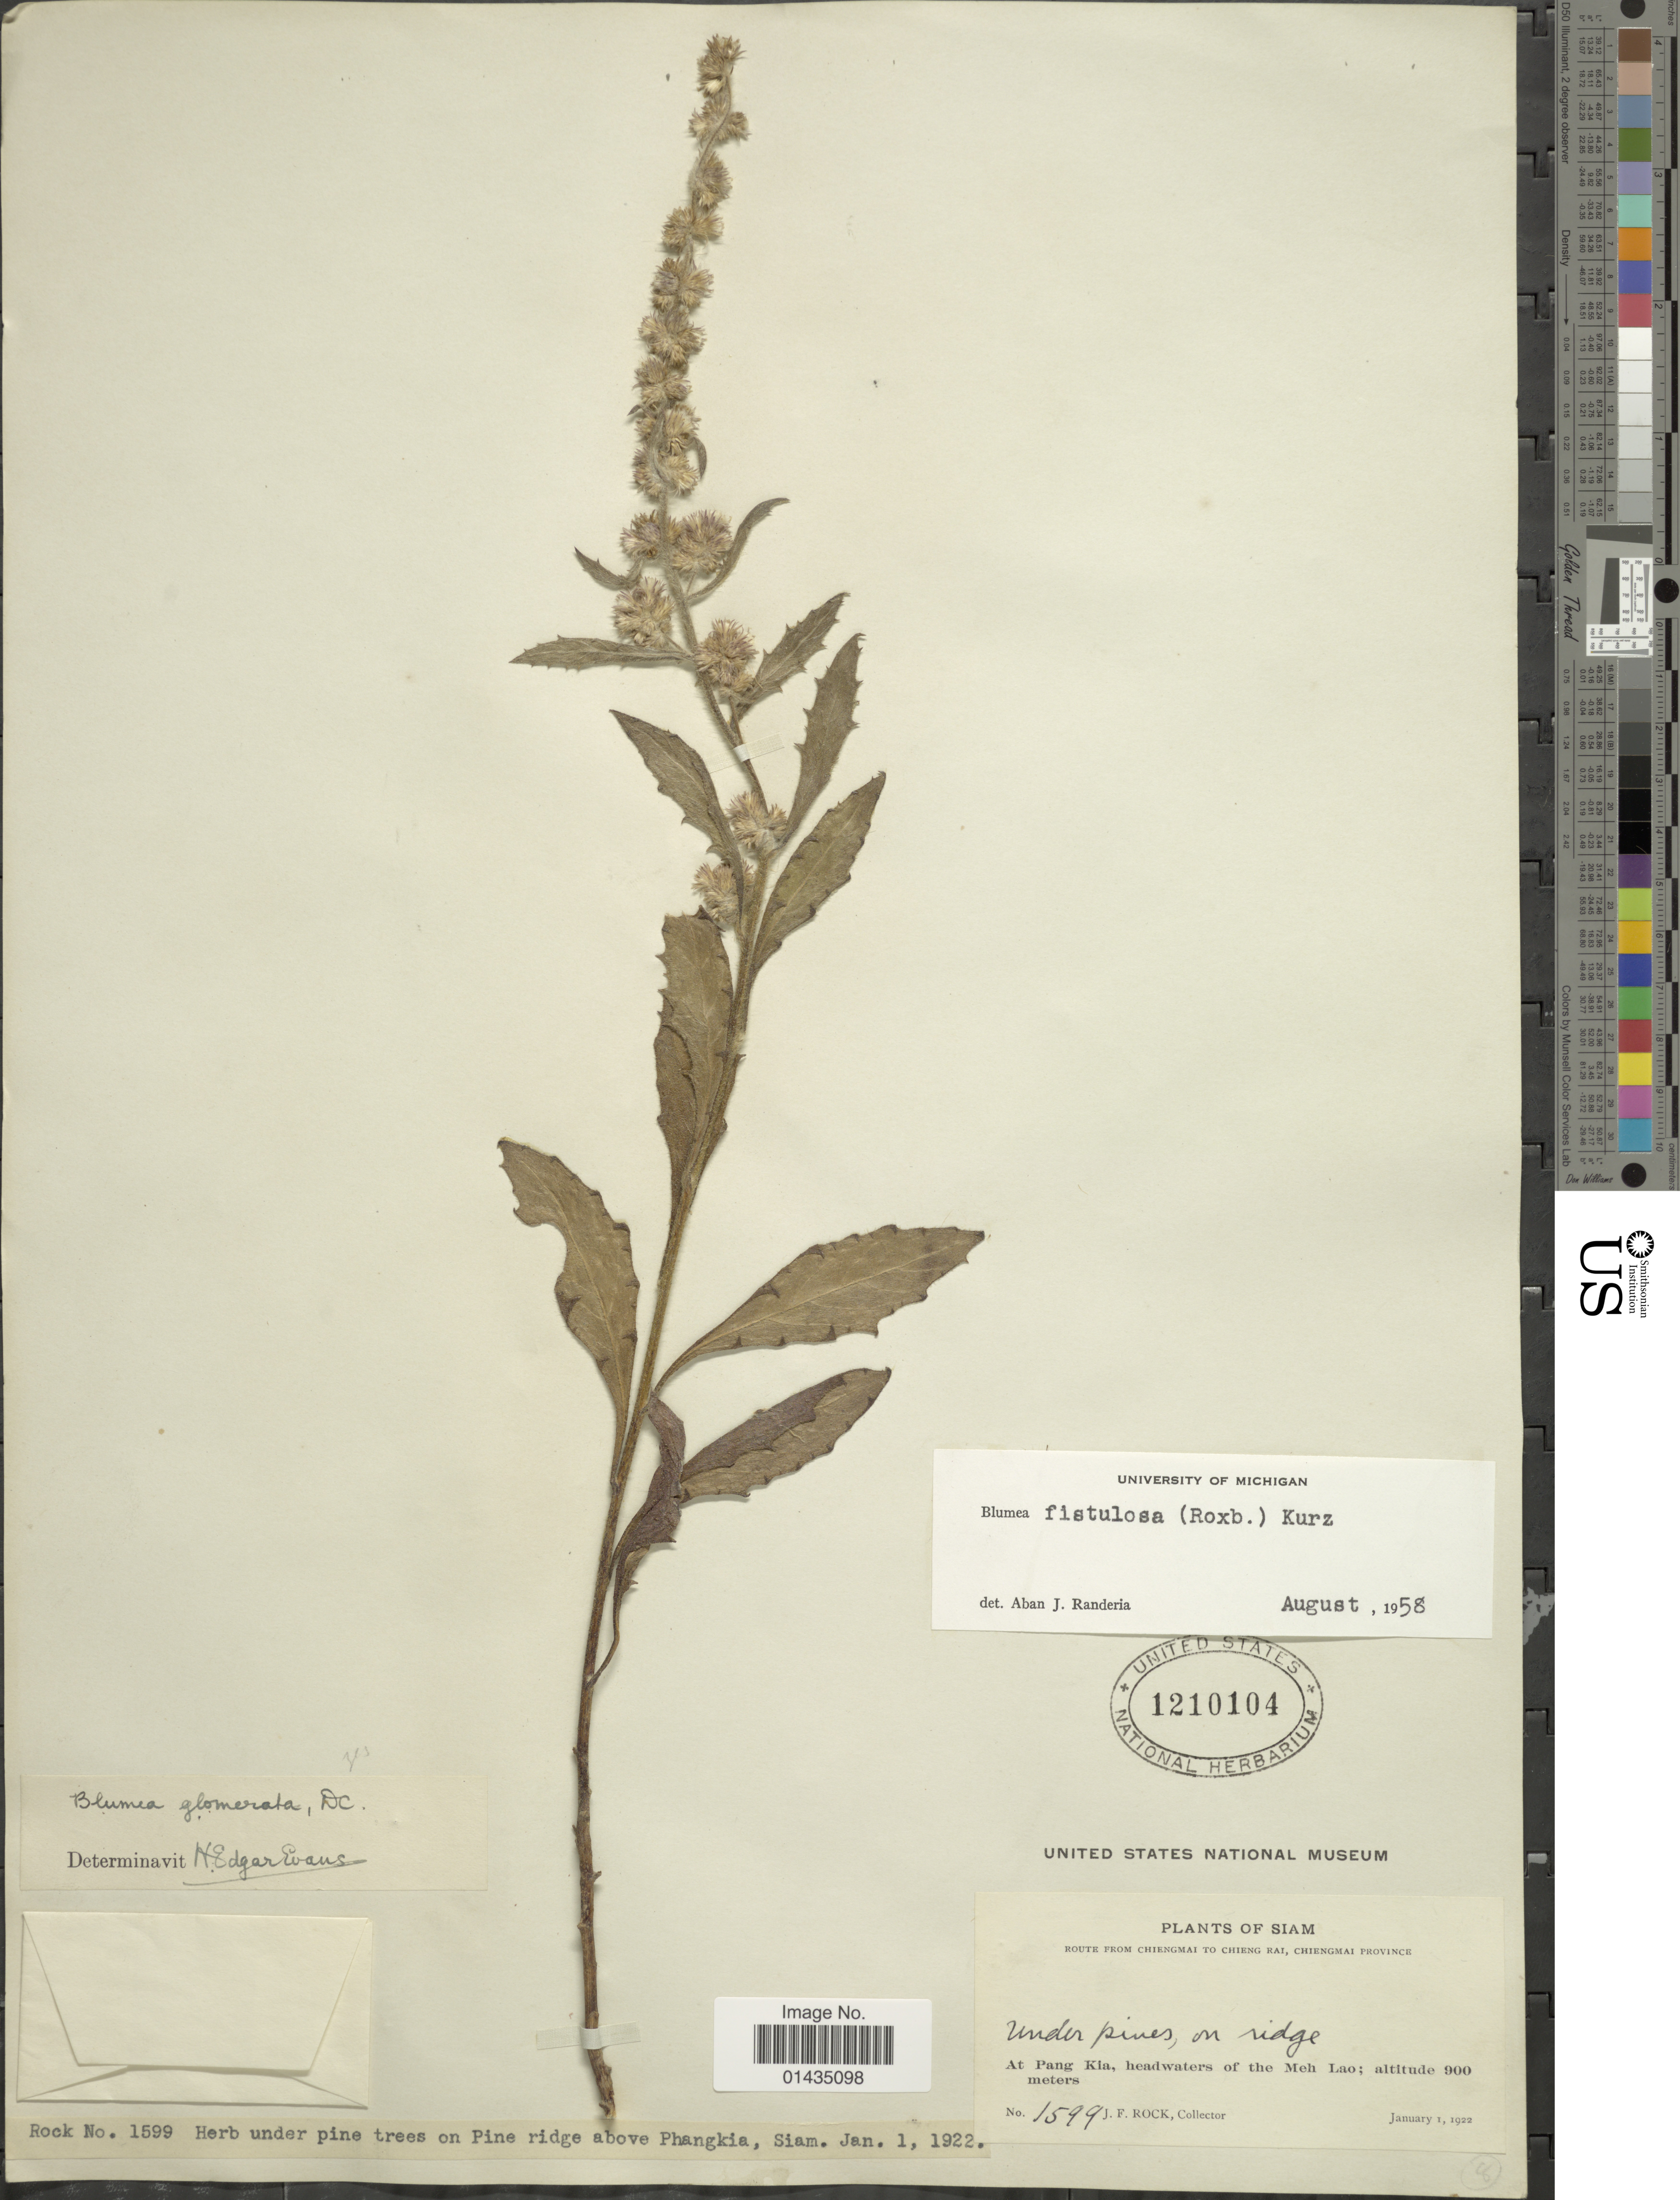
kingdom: Plantae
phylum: Tracheophyta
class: Magnoliopsida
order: Asterales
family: Asteraceae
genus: Blumea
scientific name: Blumea fistulosa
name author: (Roxb.) Kurz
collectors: J. Rock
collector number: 1599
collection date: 1922-01-01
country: Thailand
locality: Siam, under pines, on ridge, at Pang Kia, headwaters of the Meh Lao, inder pine trees on Pine ridge above Phangkia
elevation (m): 900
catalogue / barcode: US 1210104